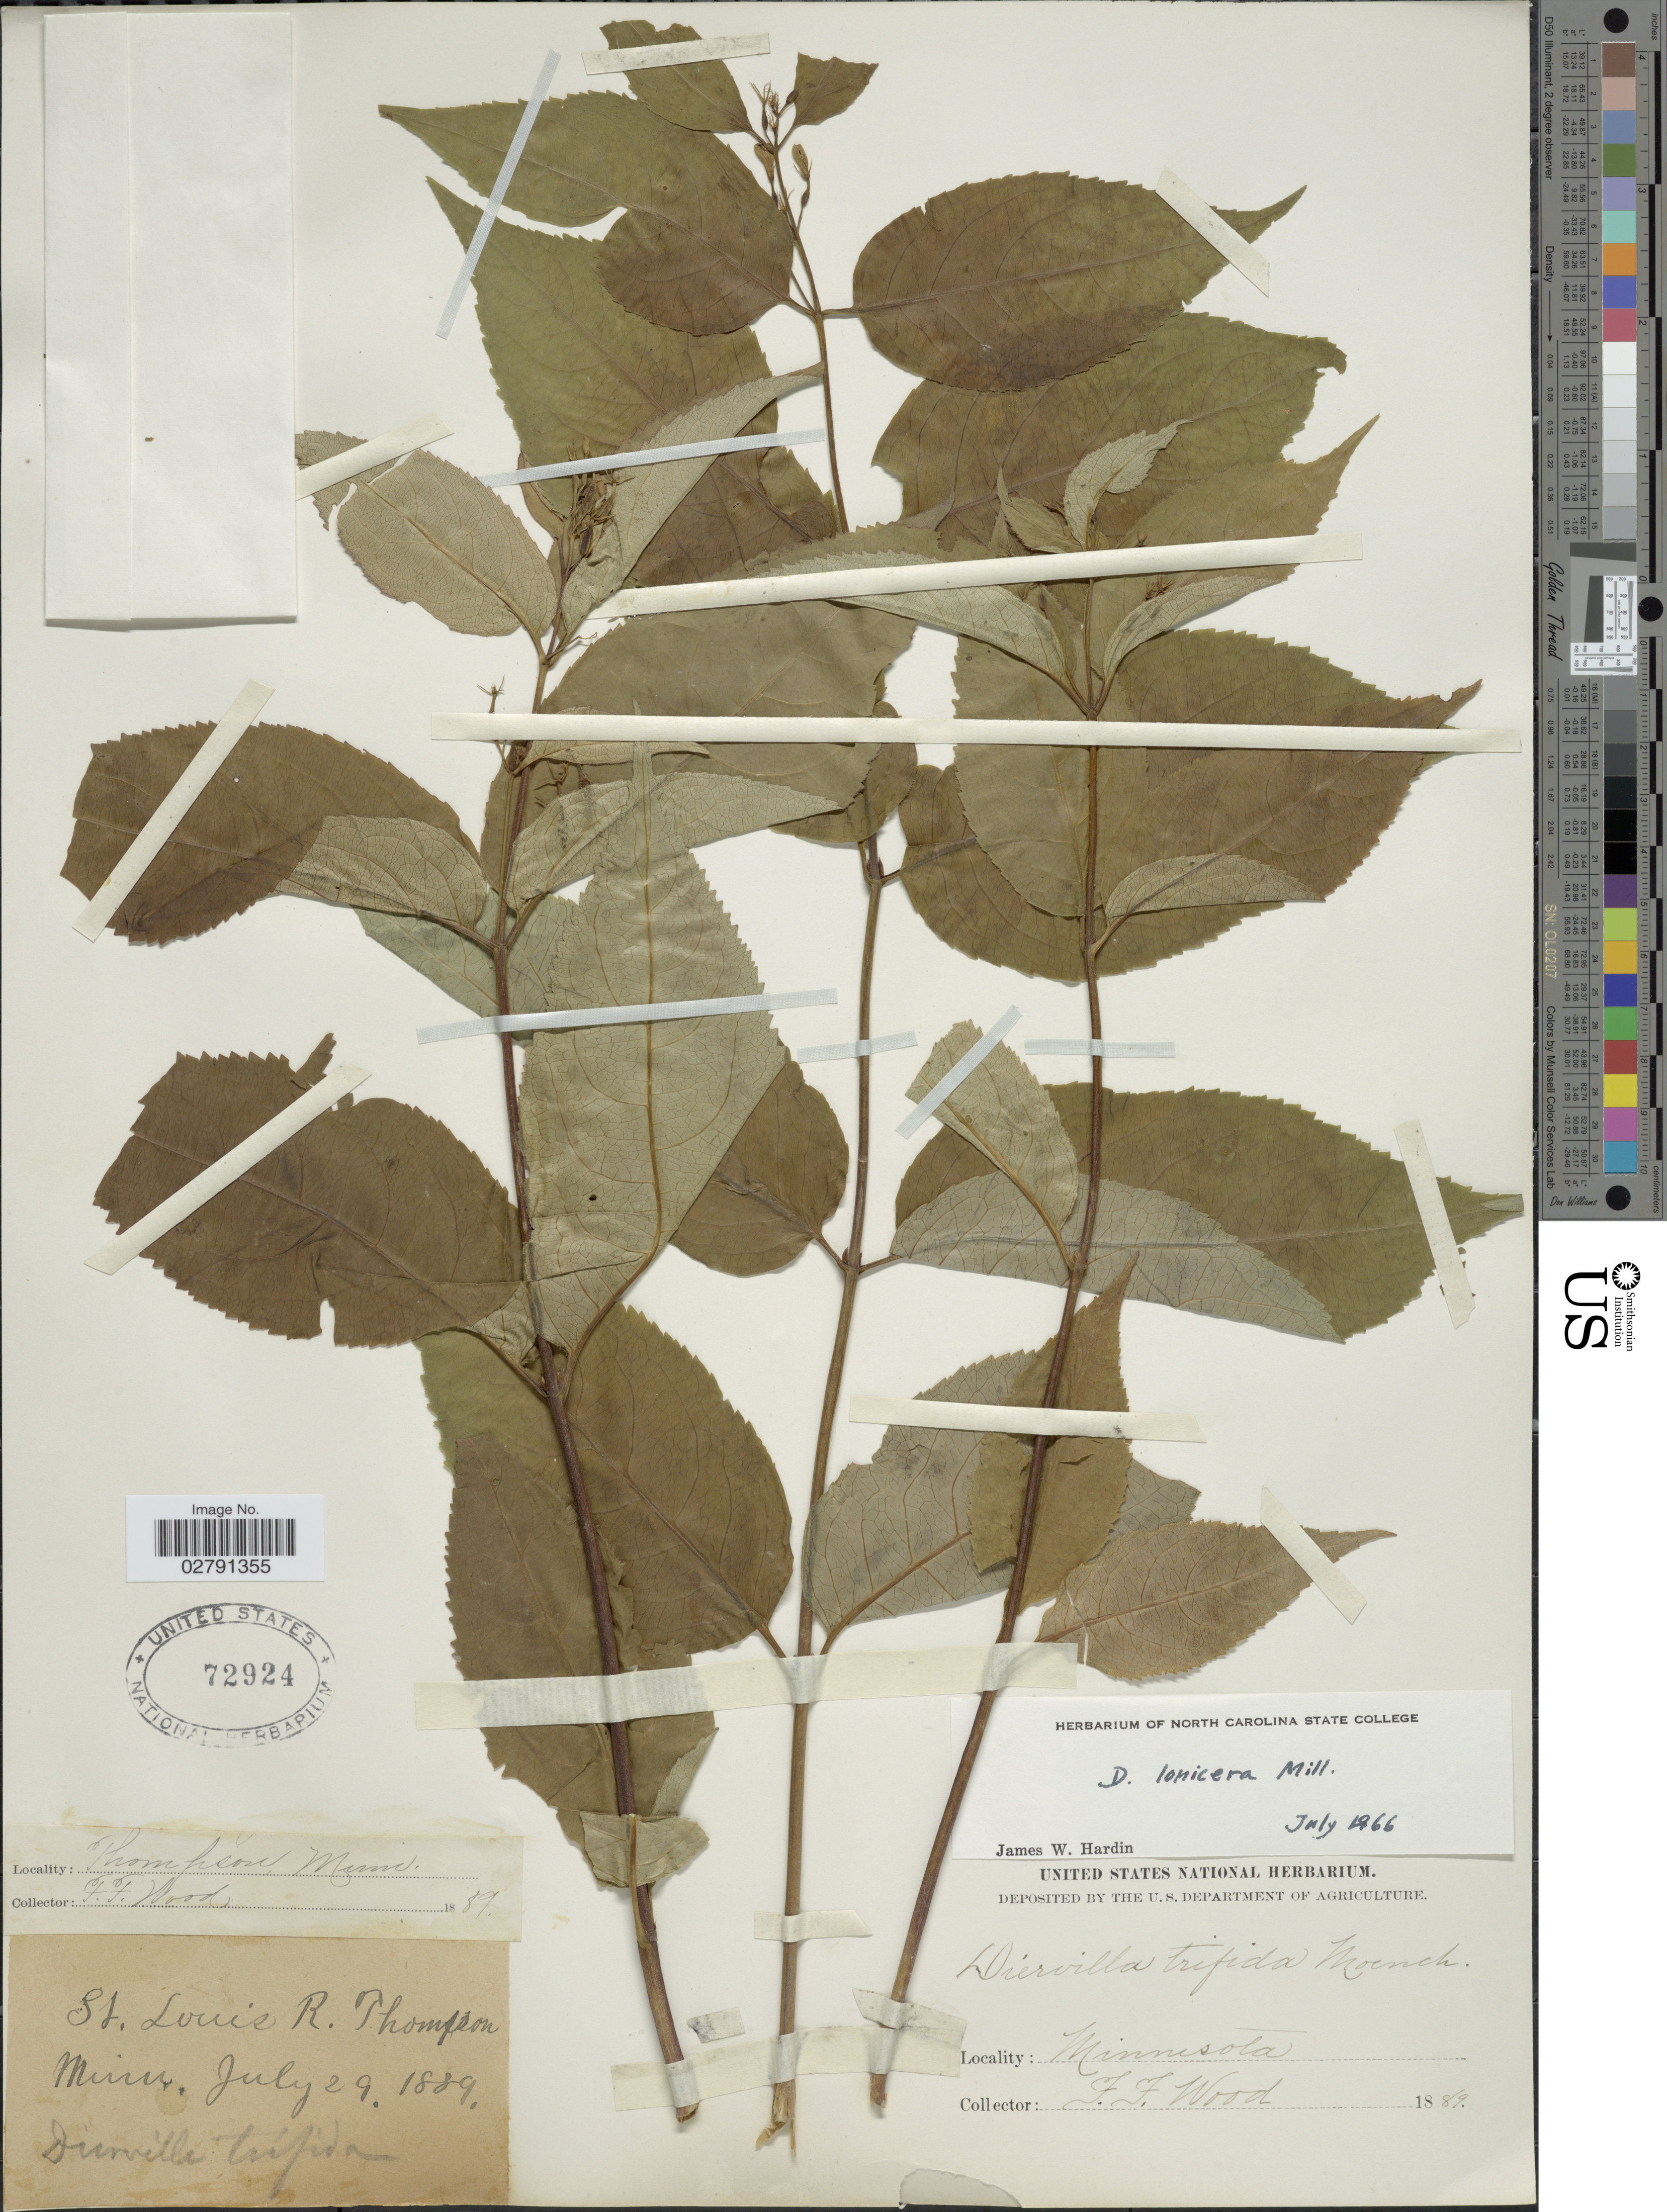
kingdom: Plantae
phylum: Tracheophyta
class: Magnoliopsida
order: Dipsacales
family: Caprifoliaceae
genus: Diervilla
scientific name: Diervilla lonicera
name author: Mill.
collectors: F. Wood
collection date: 1889-07-29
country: United States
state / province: Minnesota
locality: St. Louis R. Thompson.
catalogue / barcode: US 72924